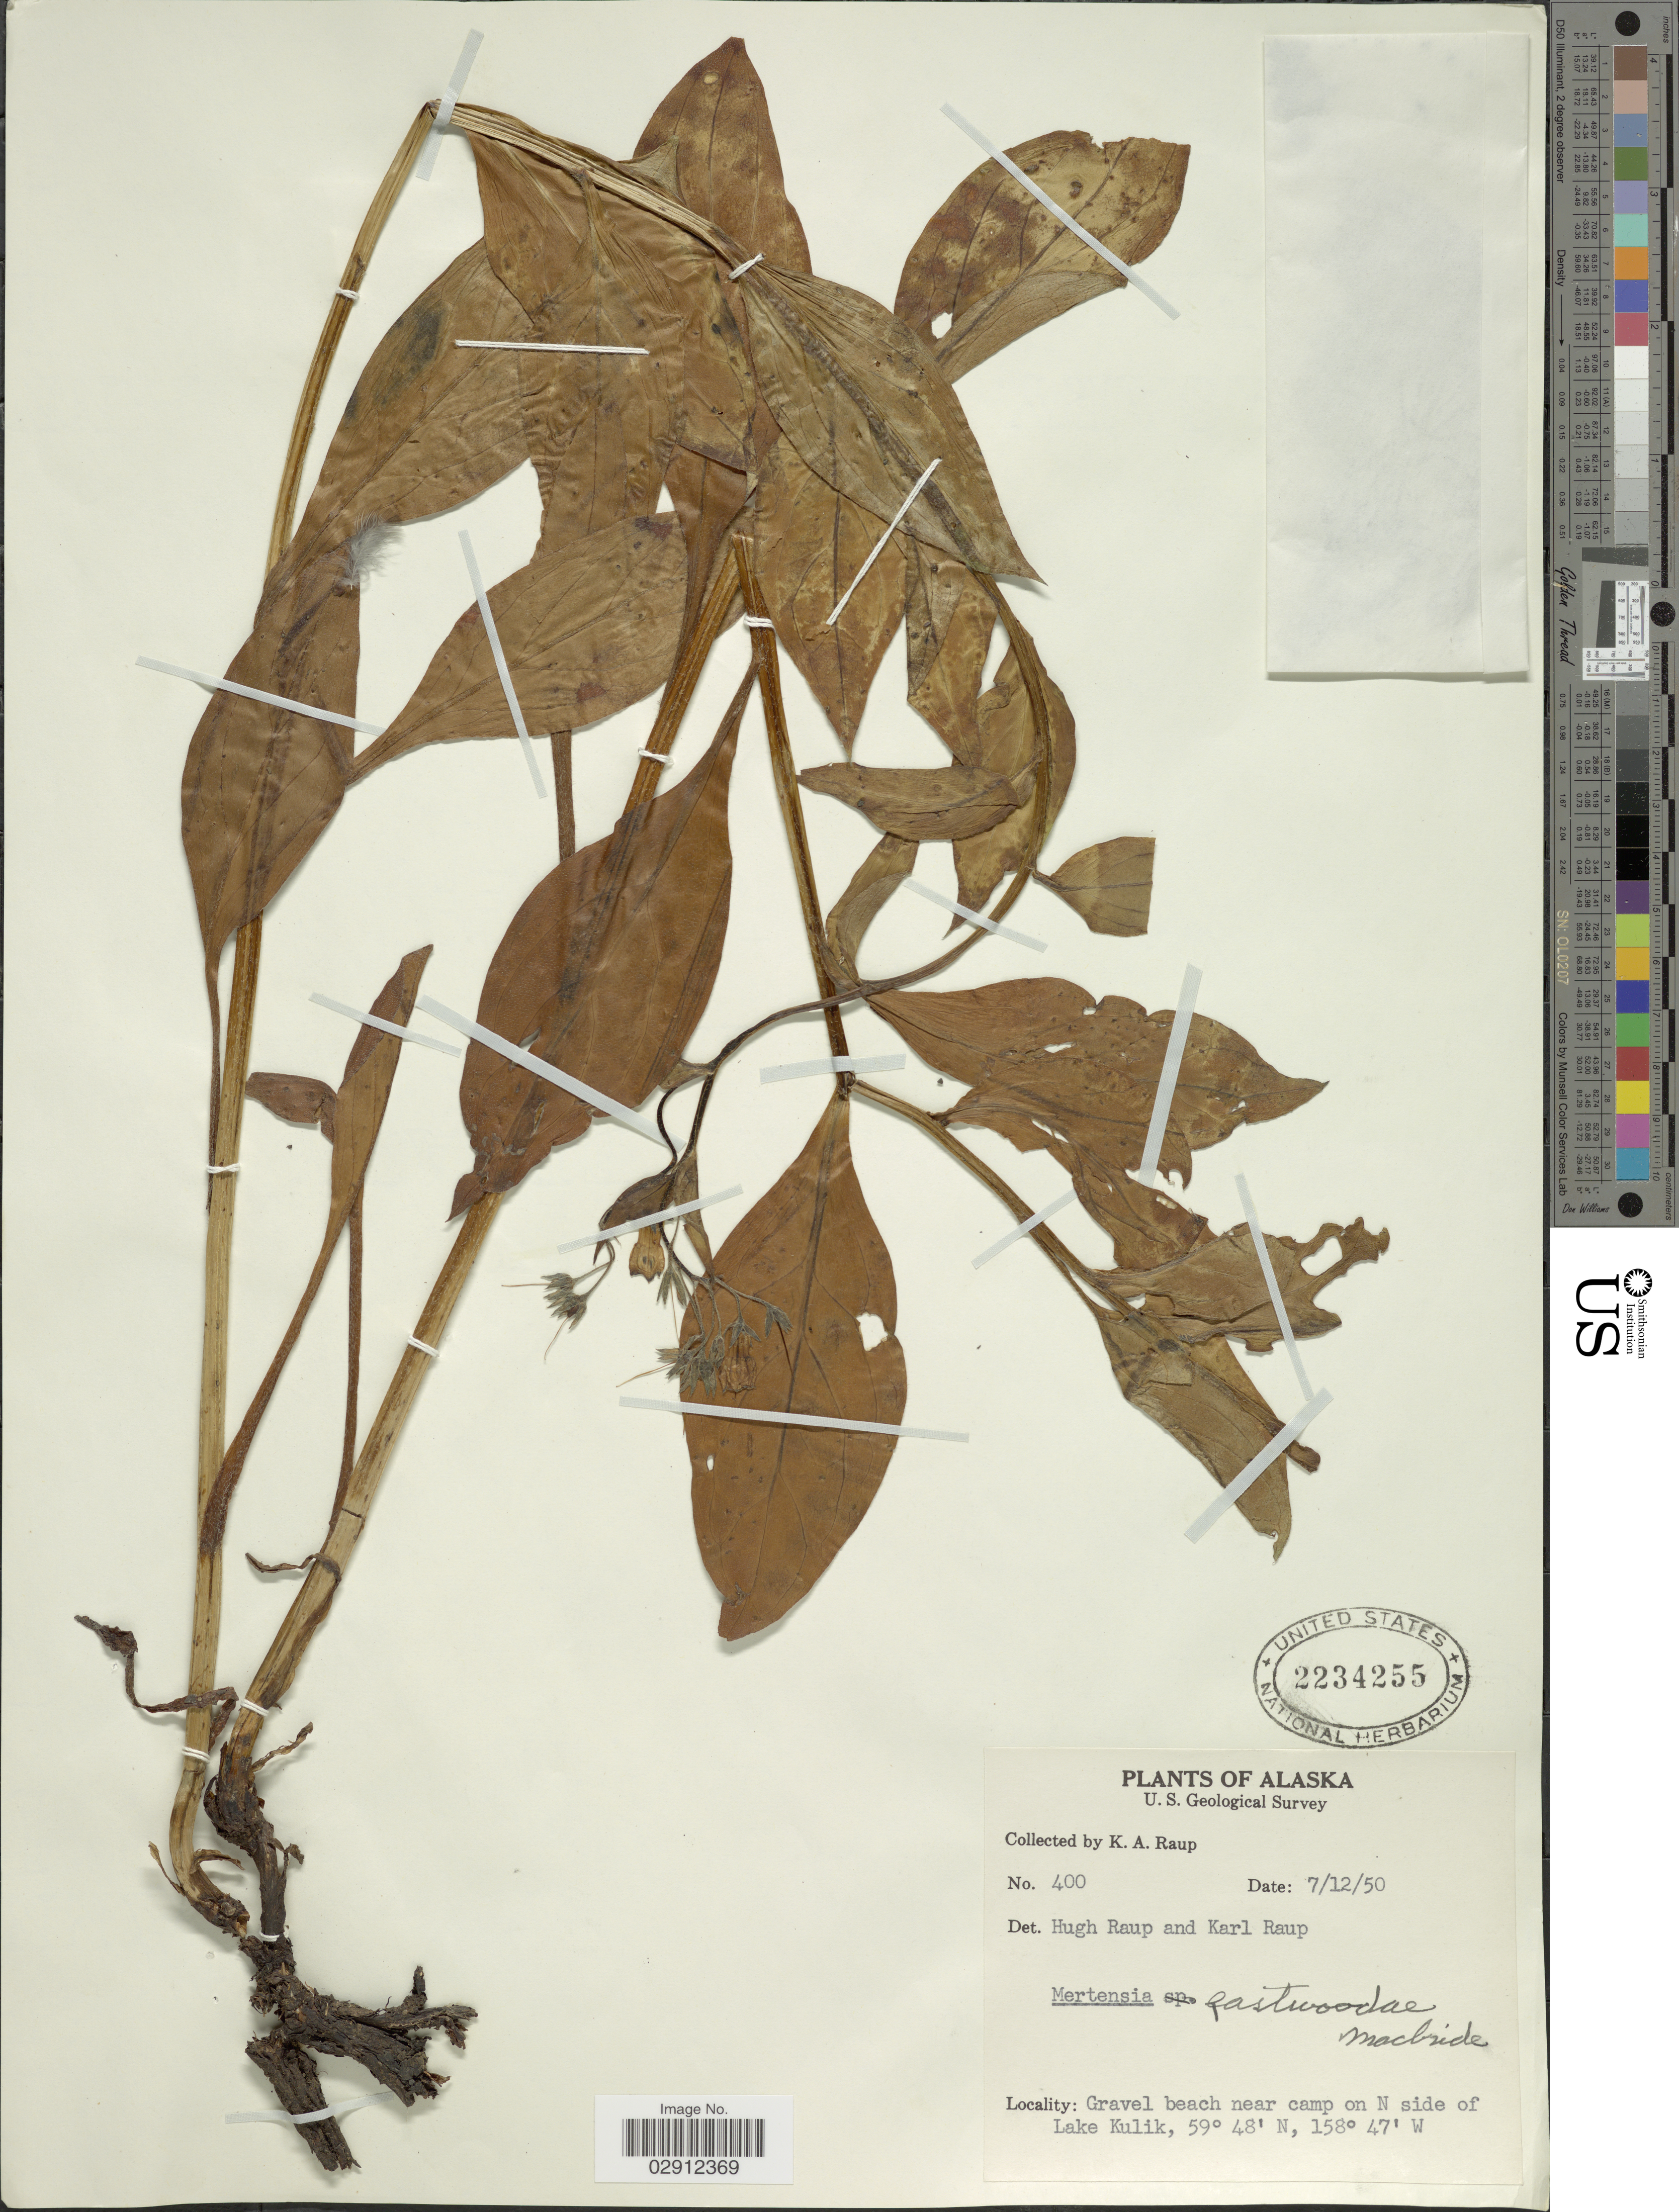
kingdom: Plantae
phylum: Tracheophyta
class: Magnoliopsida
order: Boraginales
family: Boraginaceae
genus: Mertensia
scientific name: Mertensia eastwoodiae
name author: J.F. Macbr.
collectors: K. Raup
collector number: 400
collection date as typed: Transcribed d/m/y: 12/7/50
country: United States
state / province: Alaska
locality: Gravel beach near camp on N side of Lake Kulik.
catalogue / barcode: US 2234255